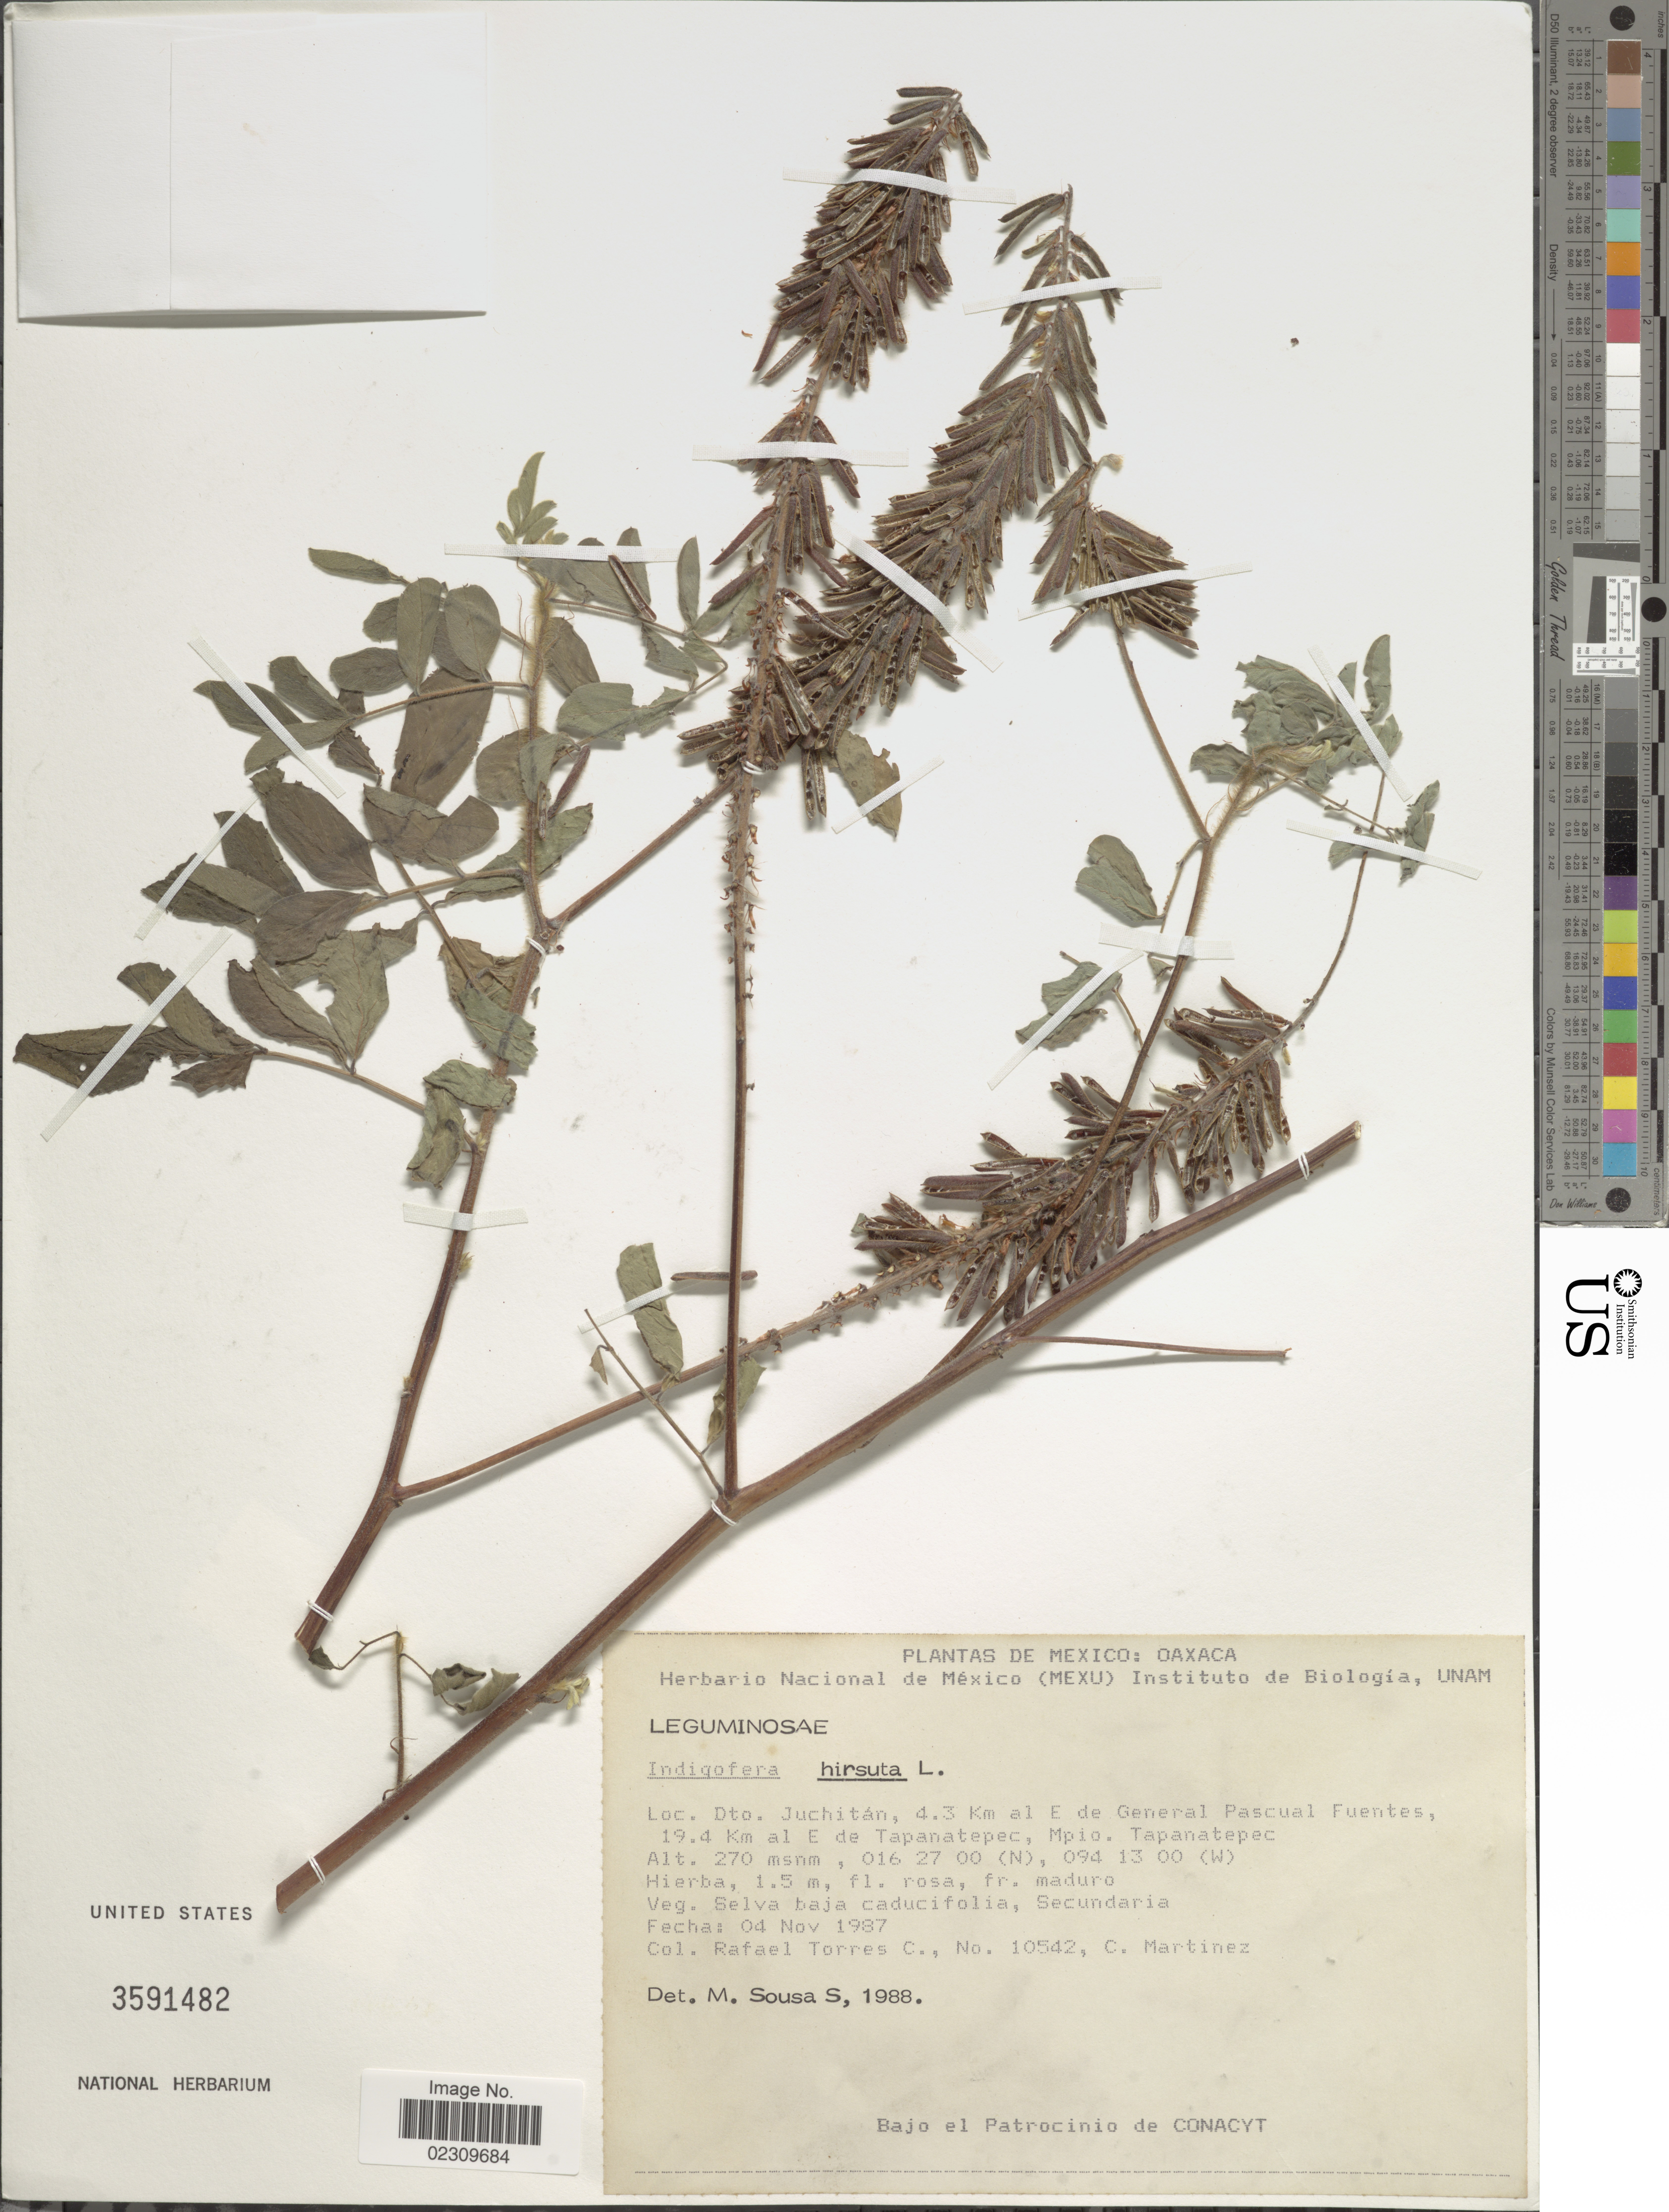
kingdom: Plantae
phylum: Tracheophyta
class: Magnoliopsida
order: Fabales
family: Fabaceae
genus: Indigofera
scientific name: Indigofera hirsuta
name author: L.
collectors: R. Torres C. & C. Martínez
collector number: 10542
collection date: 1987-11-04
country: Mexico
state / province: Oaxaca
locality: Dto. Juchitán, 4.3 Km al E de General Pascual Fuentes, 19.4 Km al E de Tapanatepec, Mpio. Tapanatepec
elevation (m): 270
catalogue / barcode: US 3591482